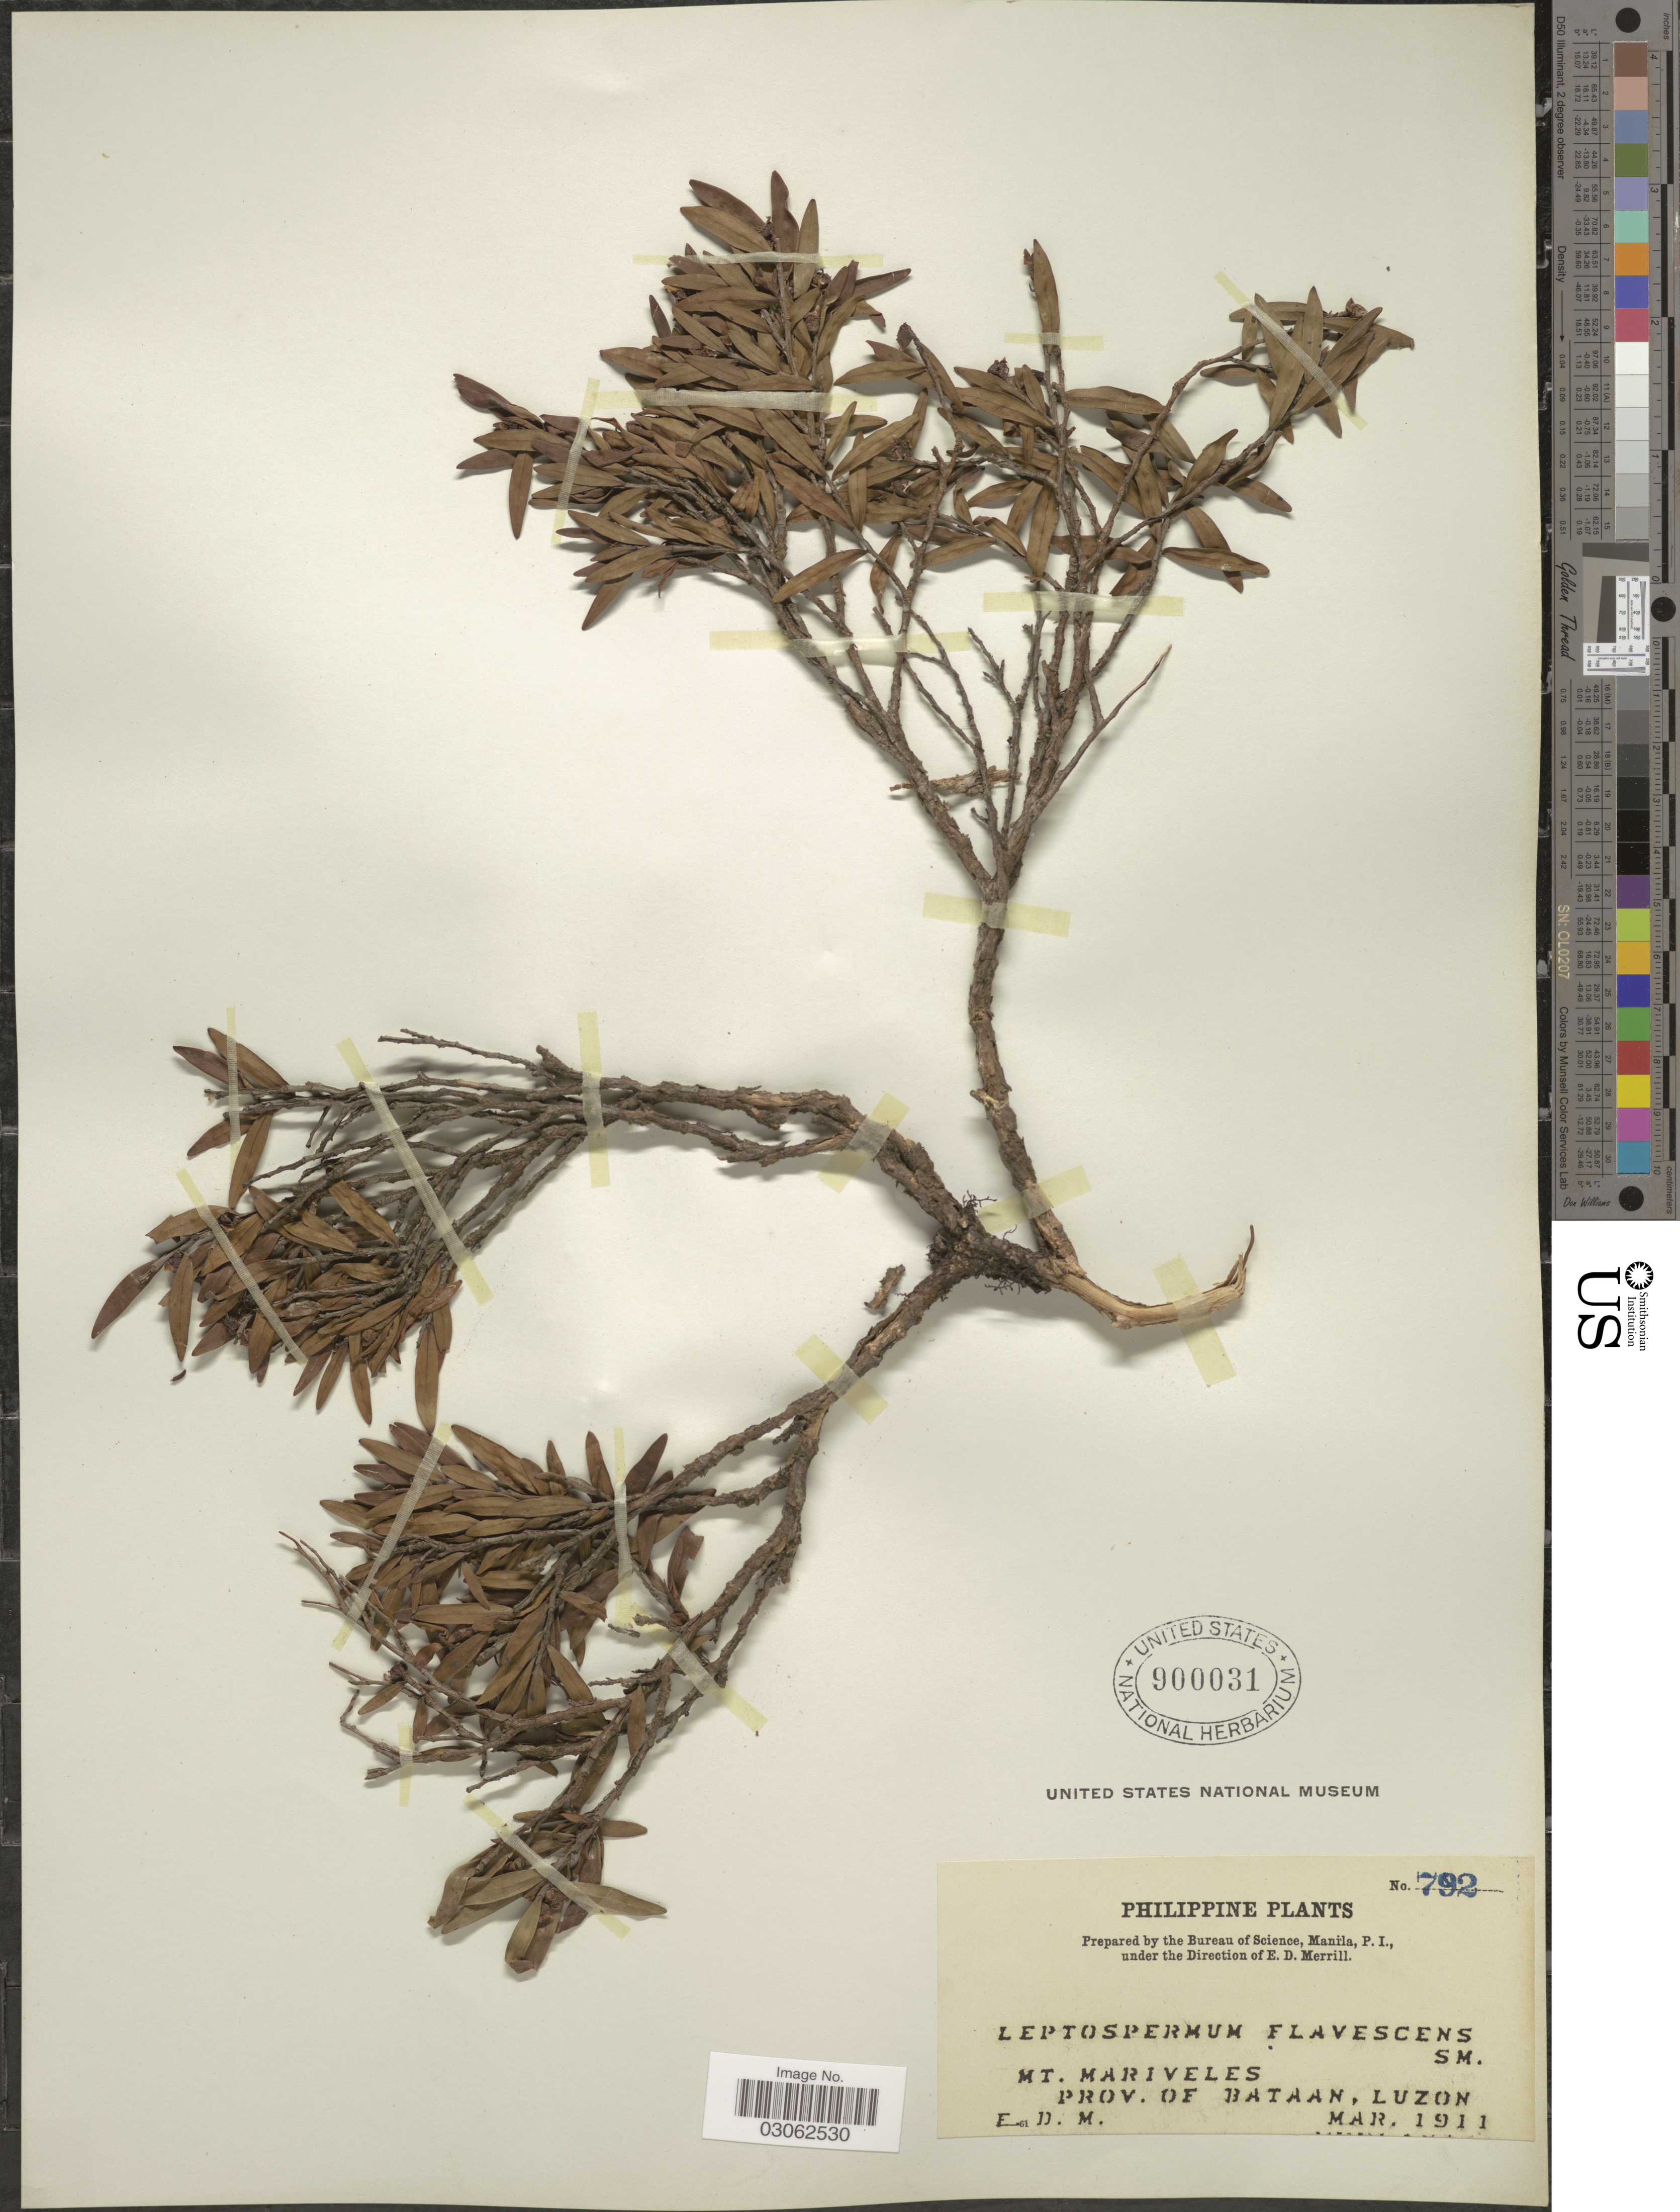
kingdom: Plantae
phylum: Tracheophyta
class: Magnoliopsida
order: Myrtales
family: Myrtaceae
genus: Leptospermum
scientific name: Leptospermum javanicum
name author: Blume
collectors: E. D. Merrill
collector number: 792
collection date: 1911-03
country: Philippines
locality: Mt. Mariveles. Prov. of Bataan, Luzon.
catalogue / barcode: US 900031